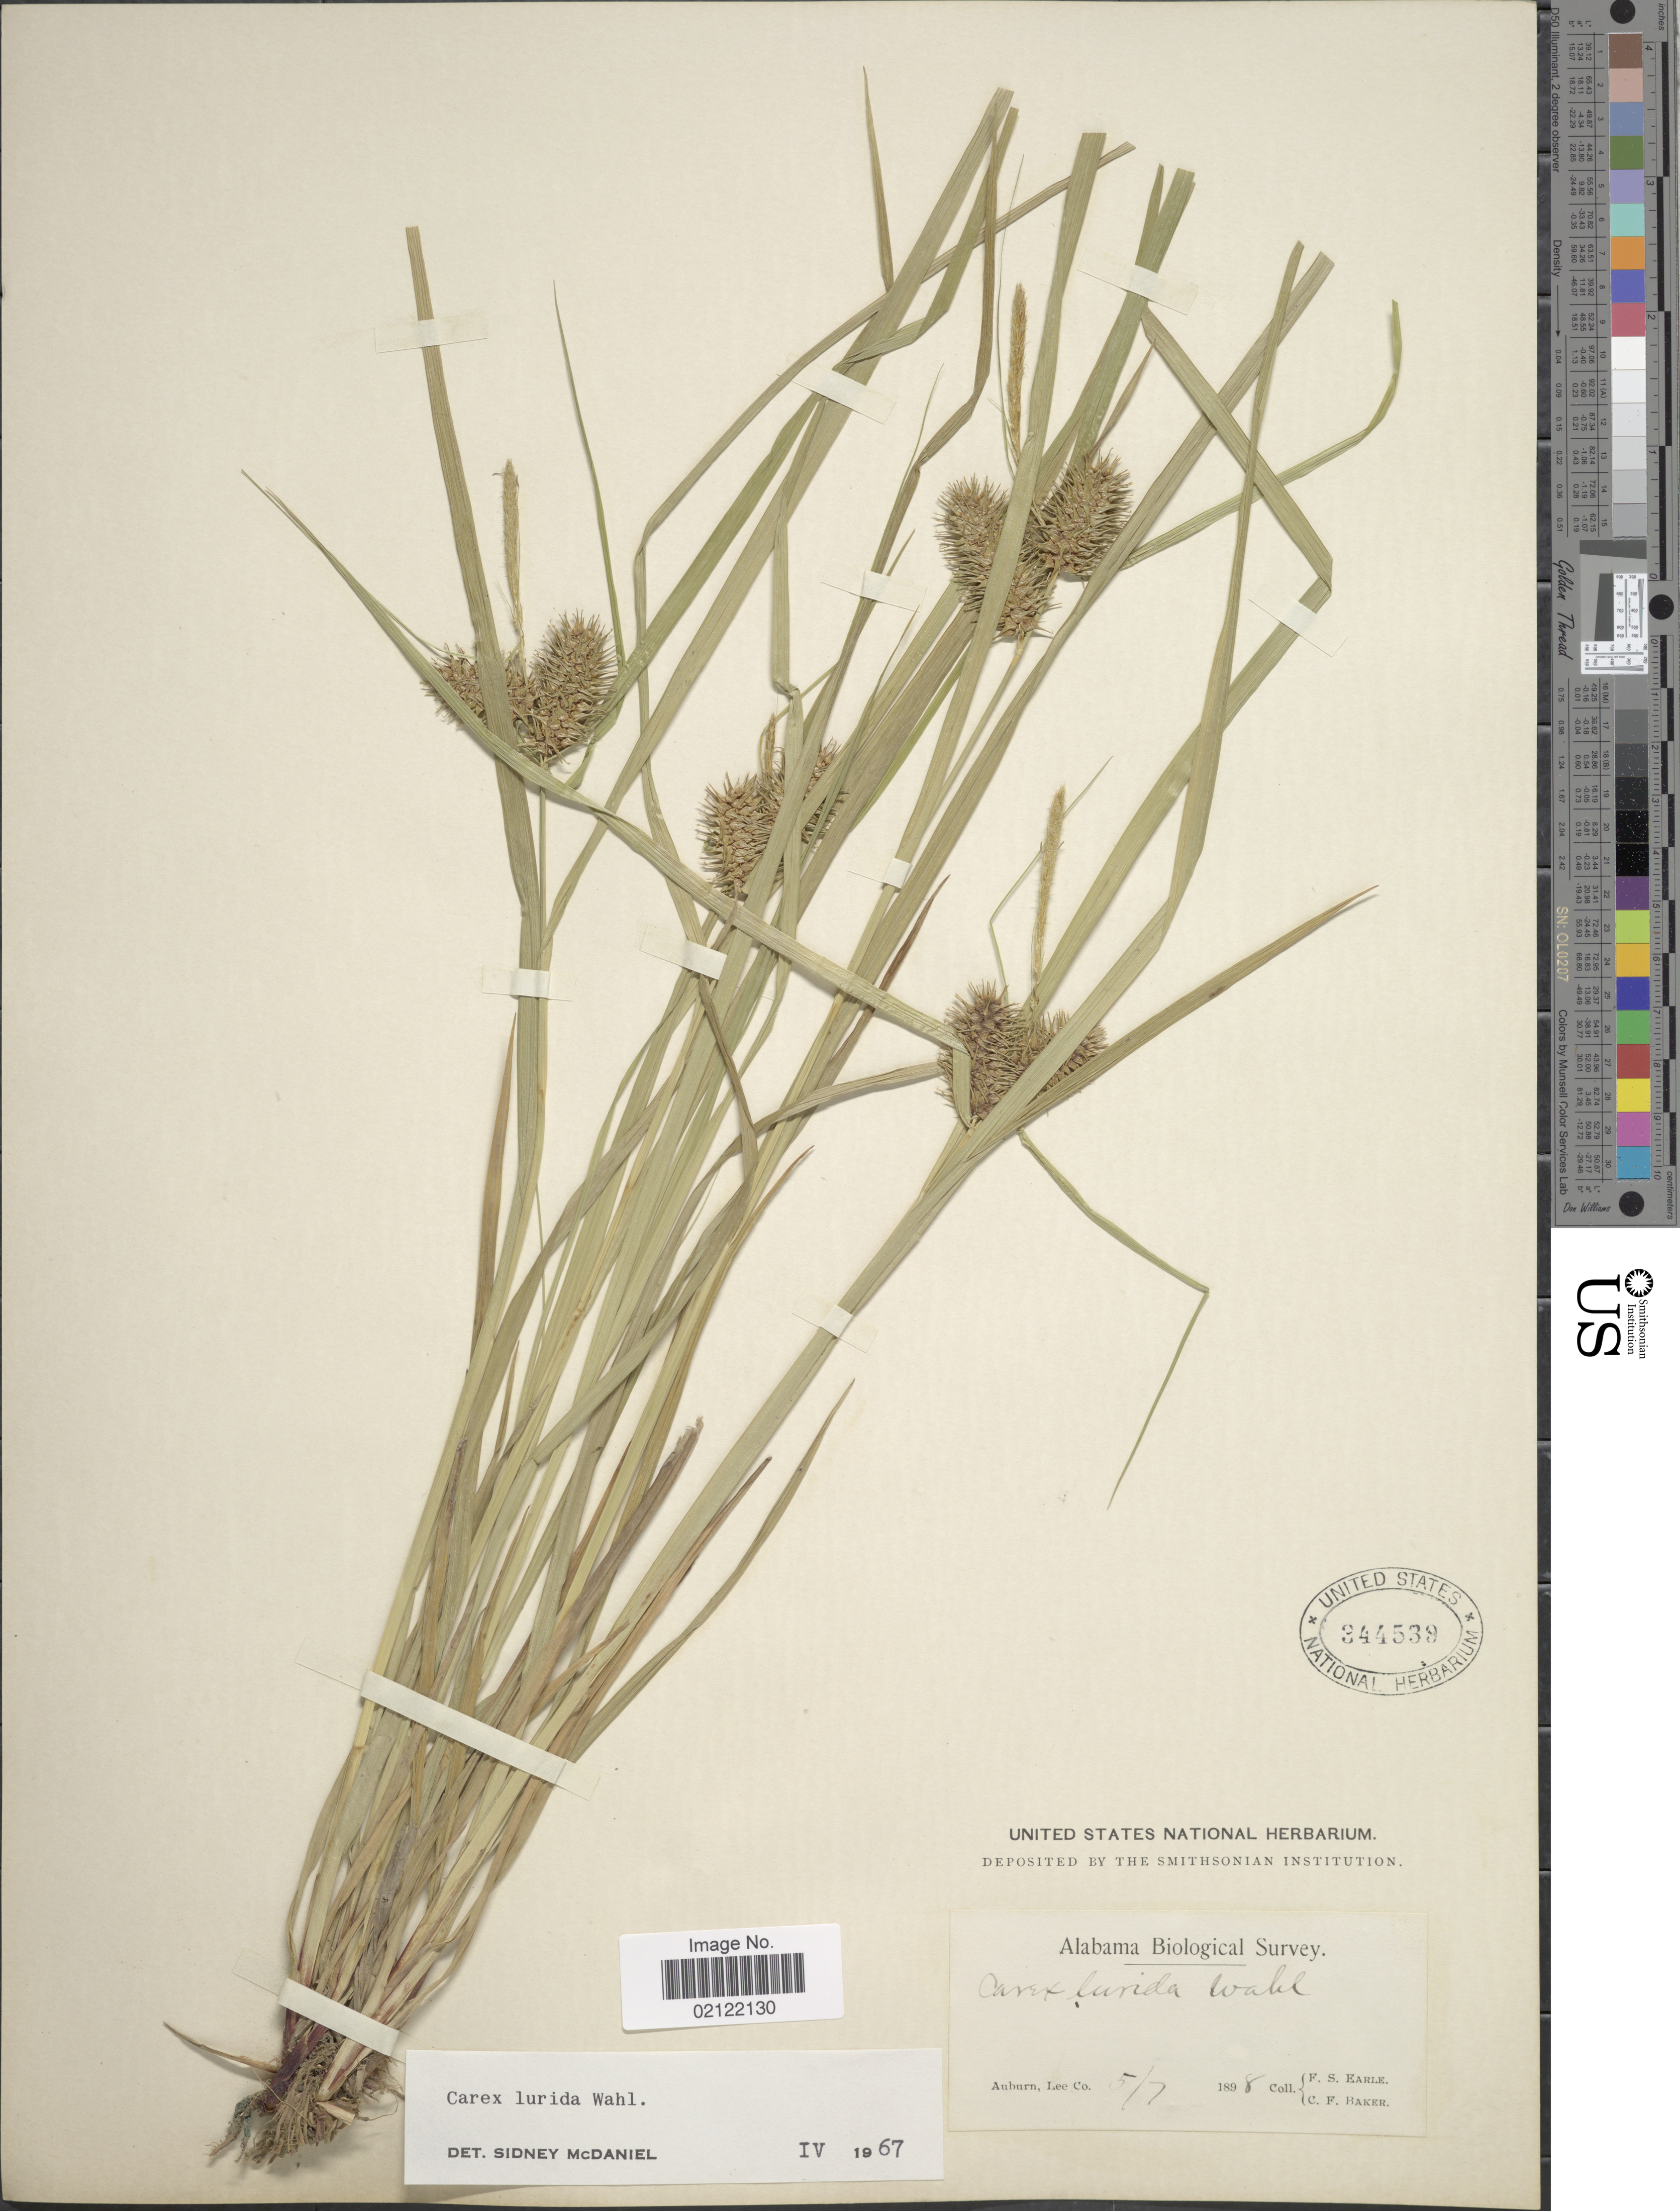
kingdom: Plantae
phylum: Tracheophyta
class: Liliopsida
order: Poales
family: Cyperaceae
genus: Carex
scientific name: Carex lurida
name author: Wahlenb.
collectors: F. S. Earle & C. F. Baker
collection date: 1898-05-07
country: United States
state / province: Alabama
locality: Auburn, Lee Co.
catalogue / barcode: US 344539